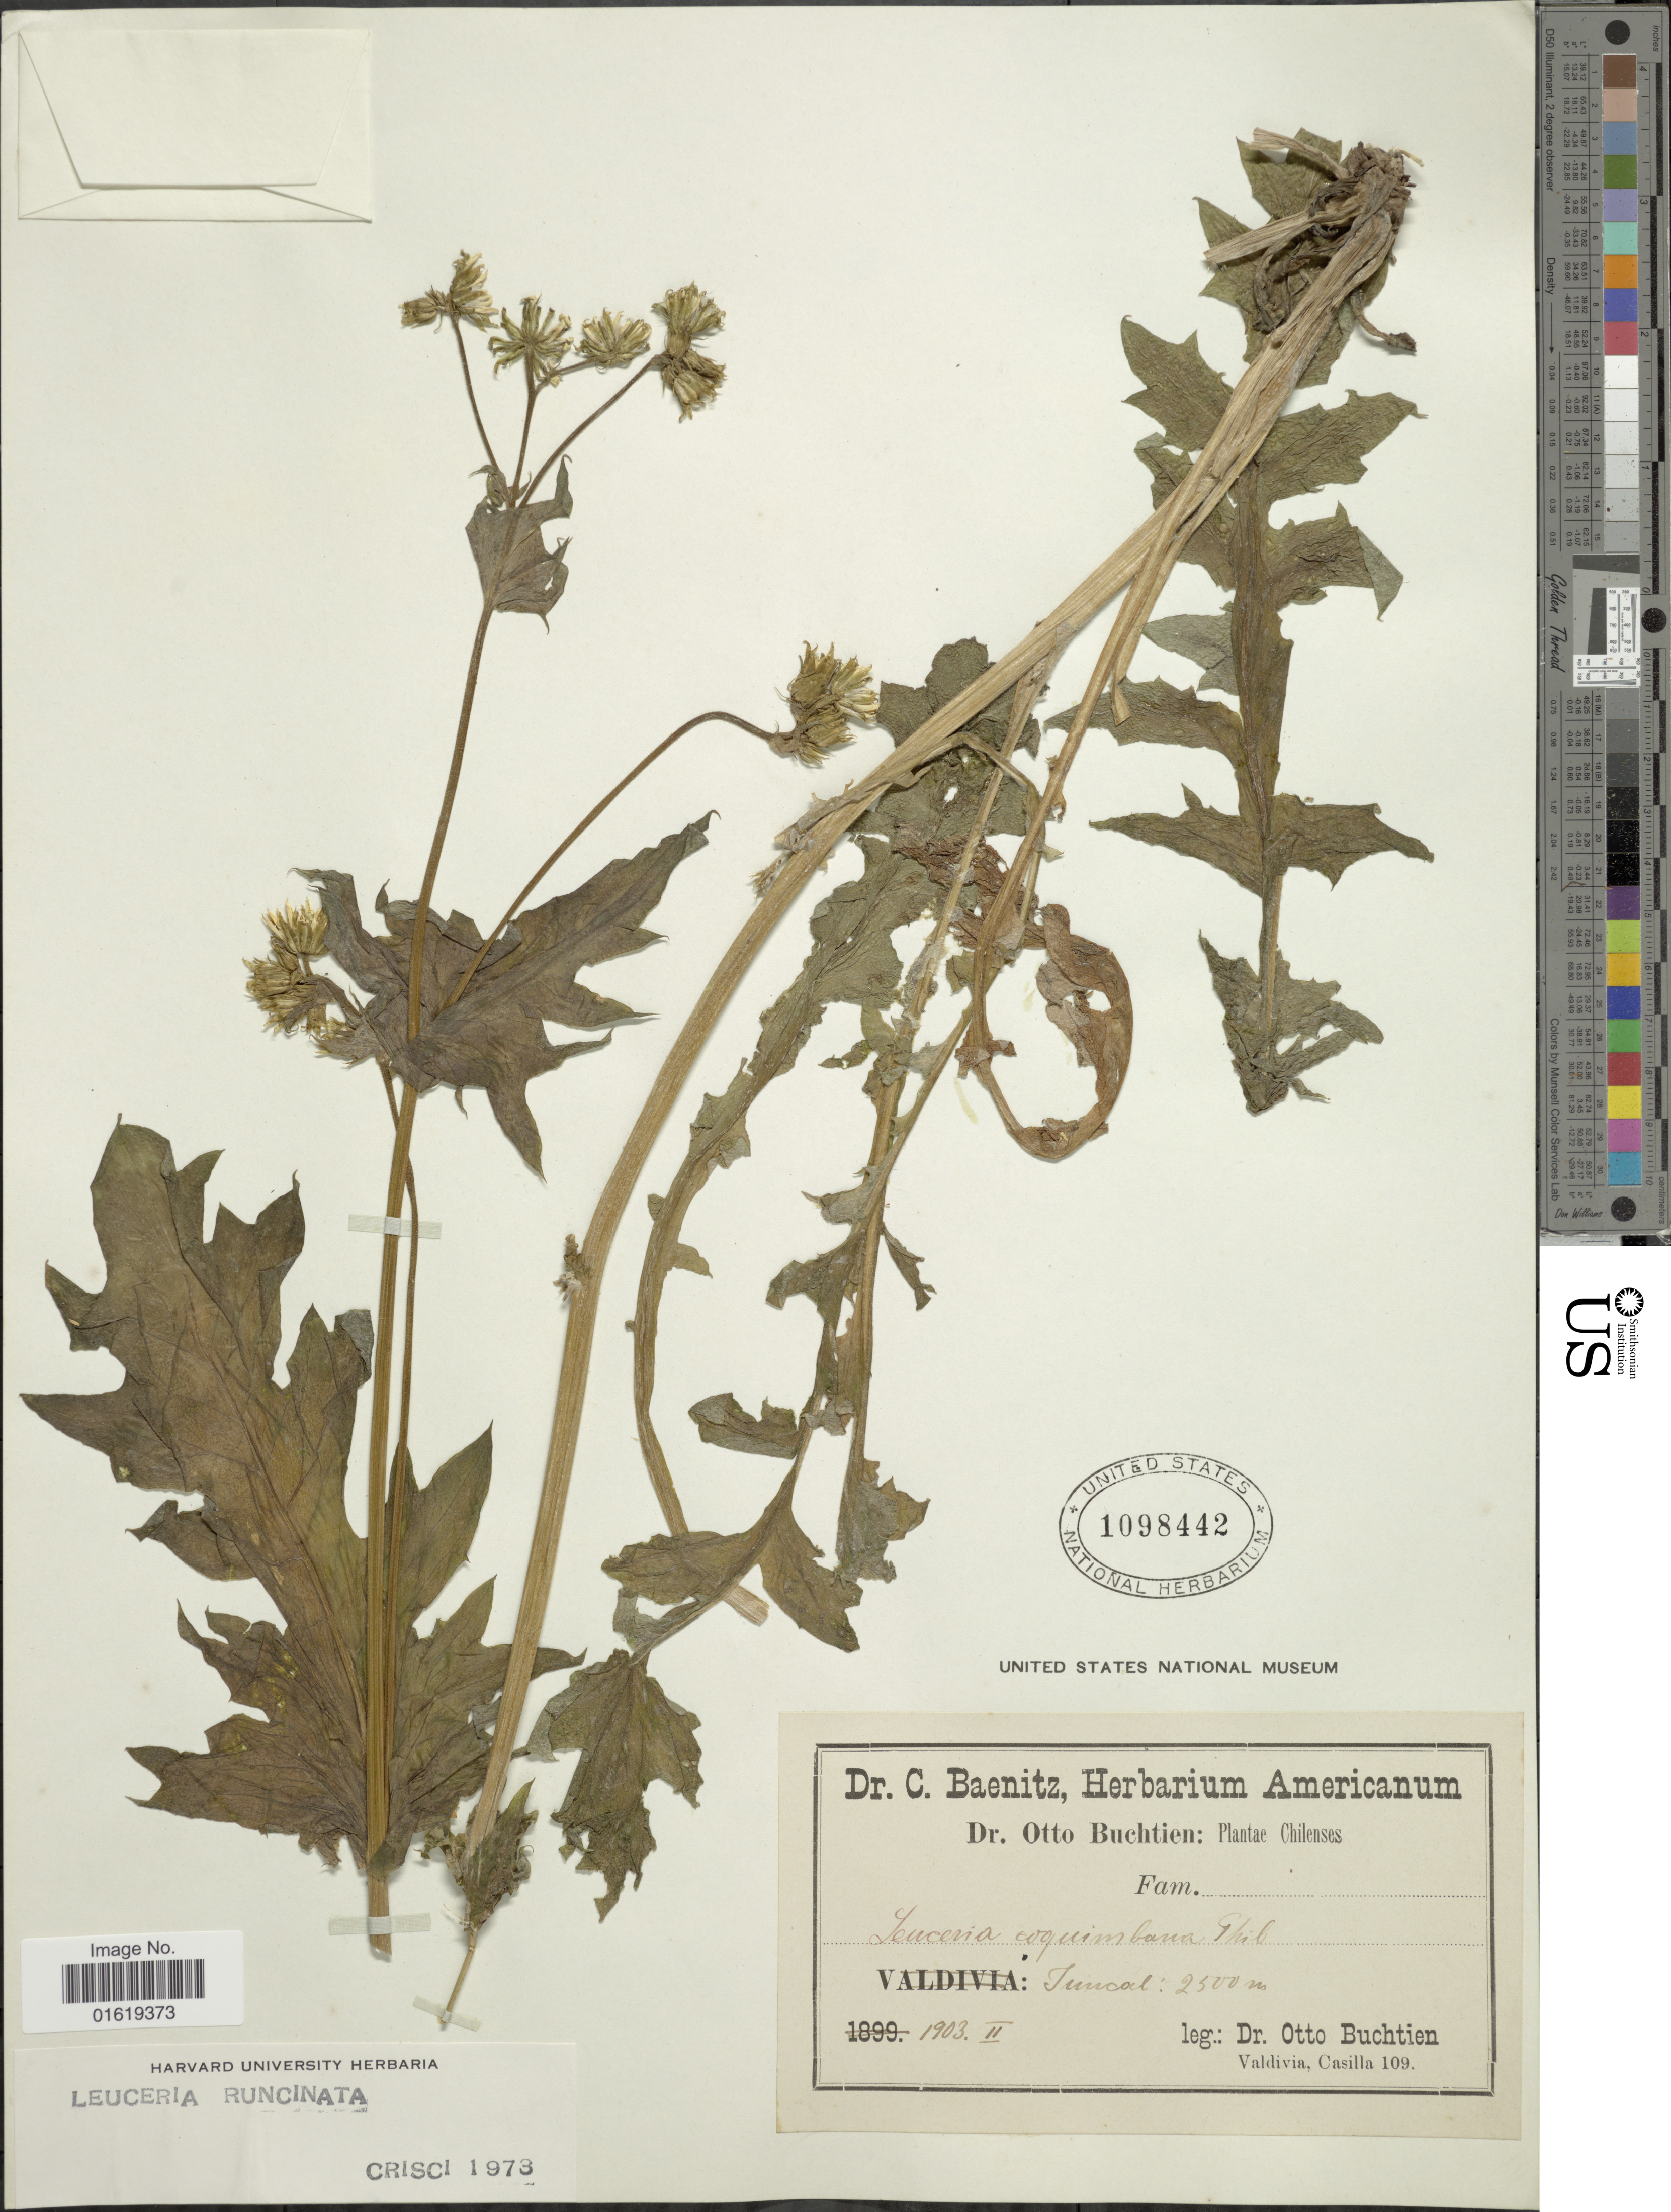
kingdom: Plantae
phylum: Tracheophyta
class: Magnoliopsida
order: Asterales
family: Asteraceae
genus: Leucheria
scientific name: Leucheria runcinata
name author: D. Don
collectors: O. Buchtien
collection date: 1903-02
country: Chile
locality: Juncal.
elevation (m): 2500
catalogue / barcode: US 1098442